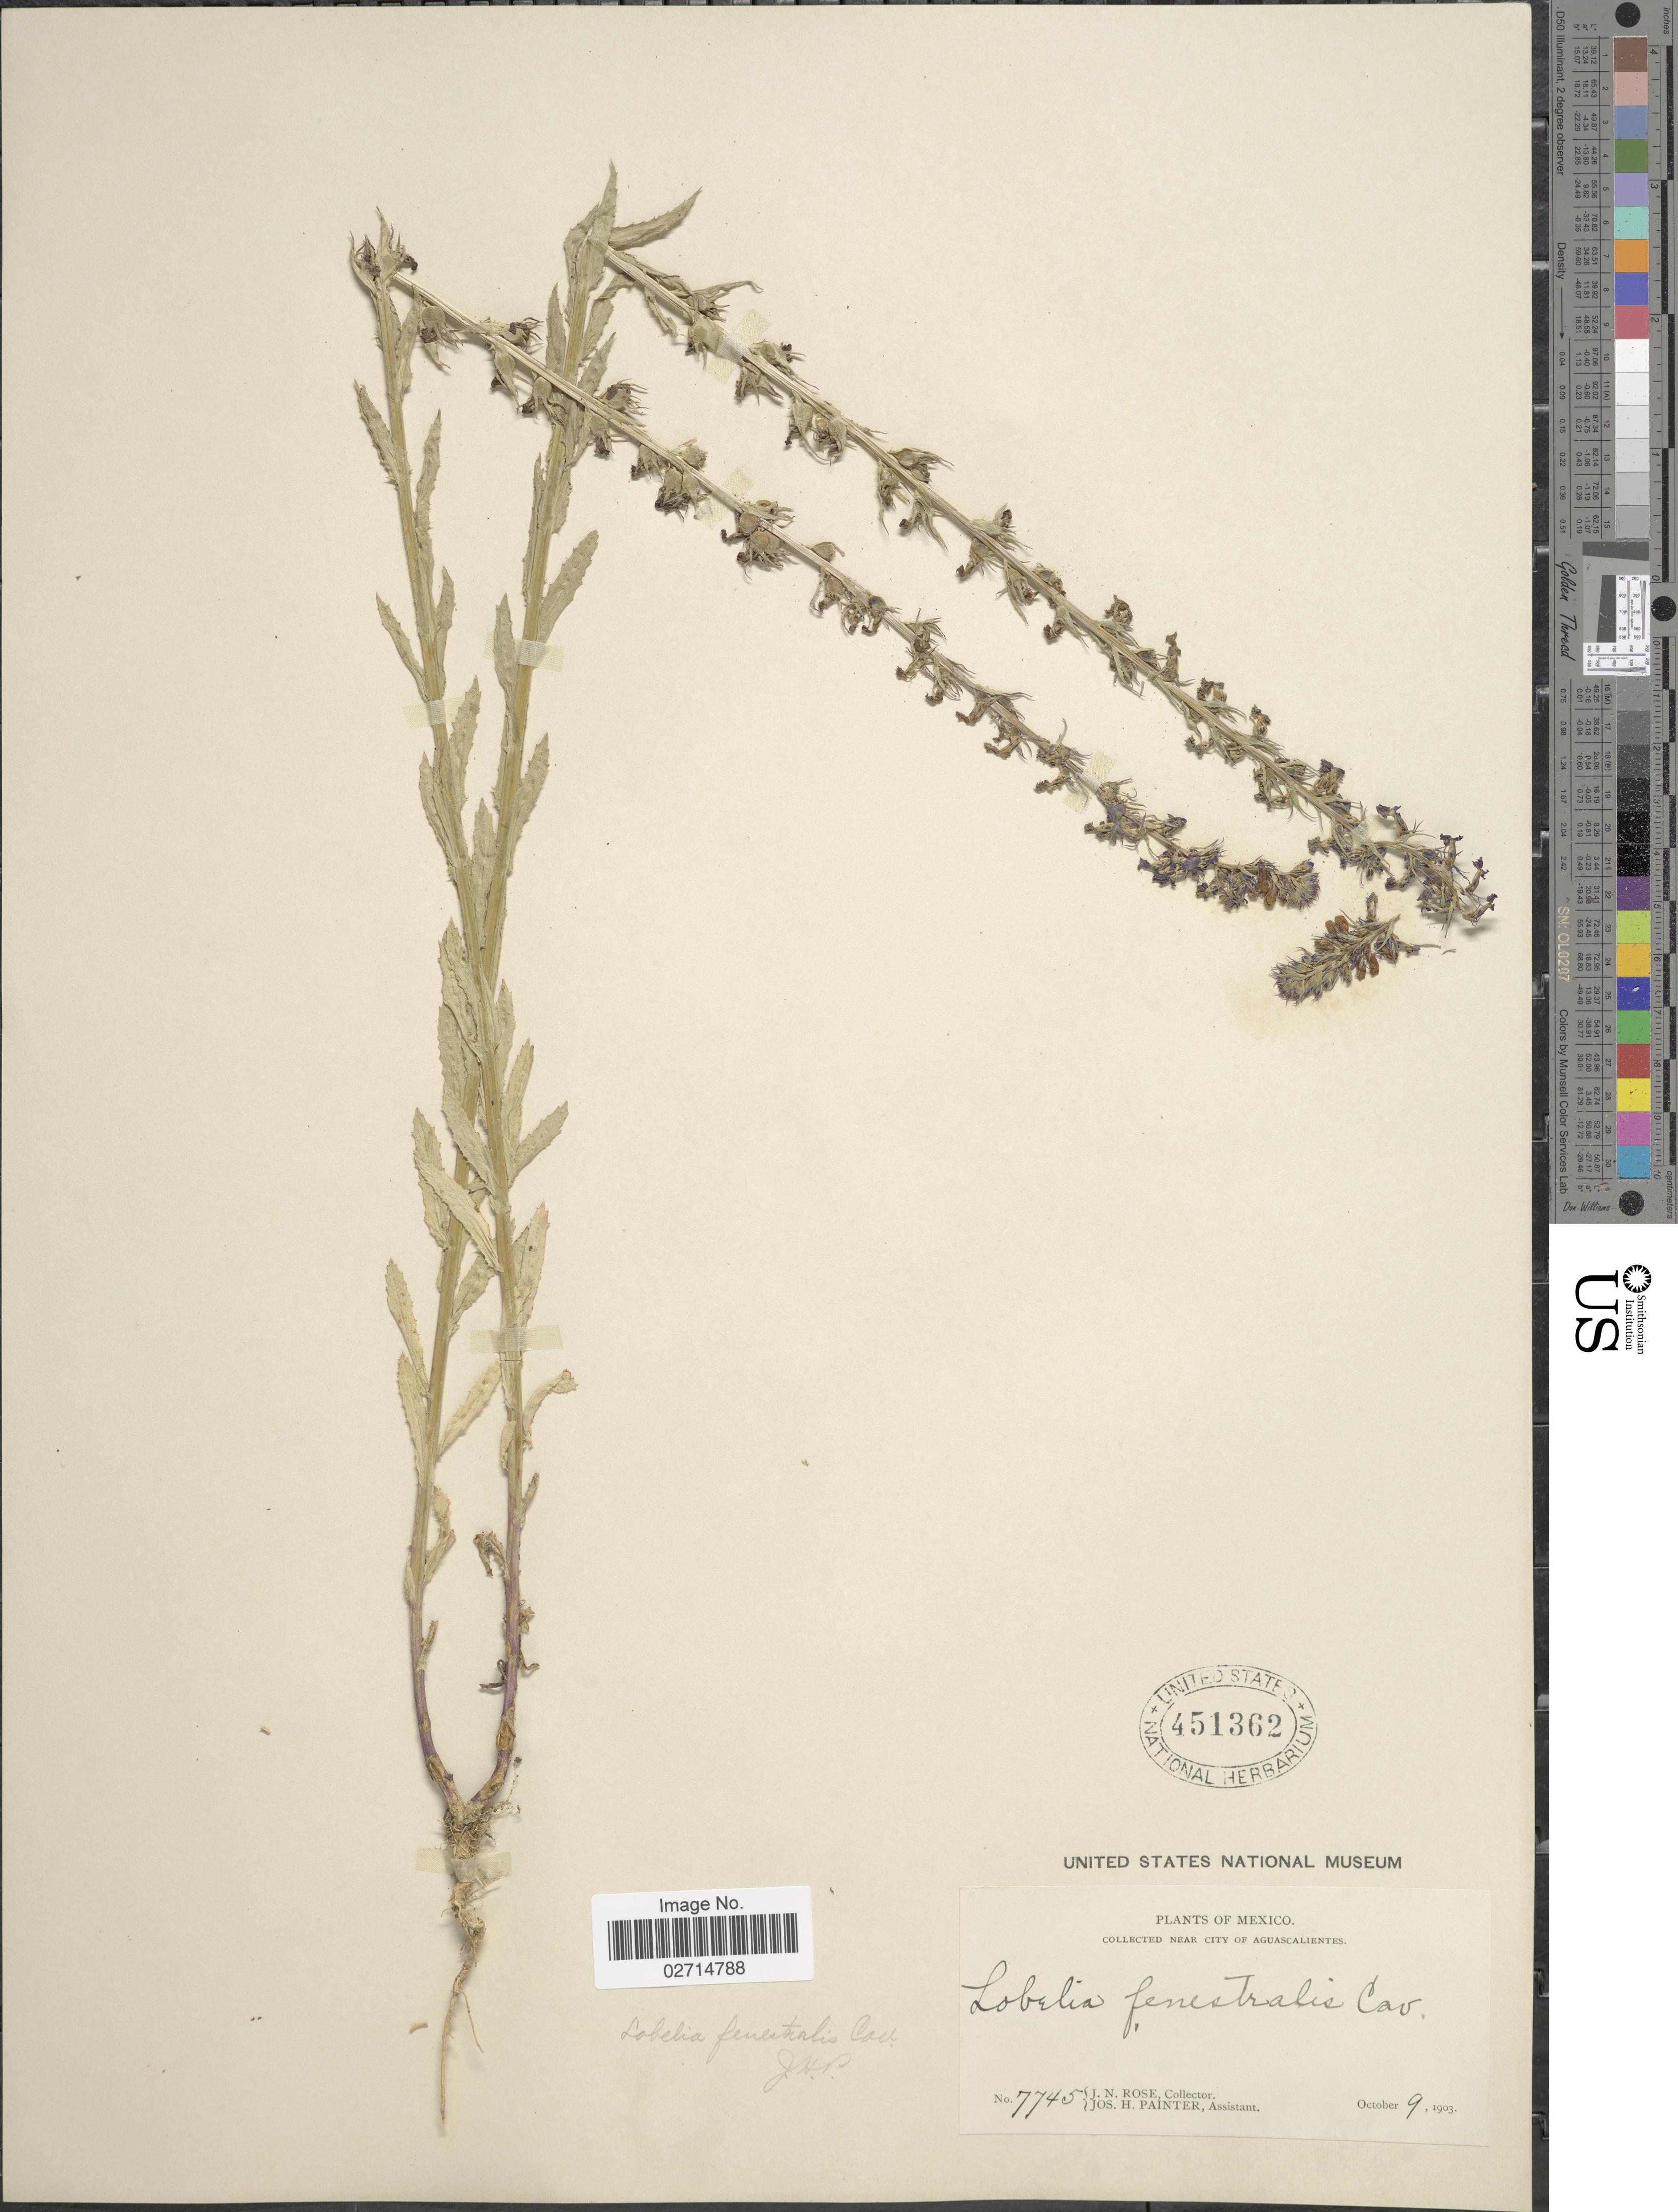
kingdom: Plantae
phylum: Tracheophyta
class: Magnoliopsida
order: Asterales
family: Campanulaceae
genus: Lobelia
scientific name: Lobelia fenestralis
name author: Cav.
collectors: J. N. Rose & J. H. Painter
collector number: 7745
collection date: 1903-10-09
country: Mexico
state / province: Aguascalientes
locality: Near city of Aguascalientes.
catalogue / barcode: US 451362